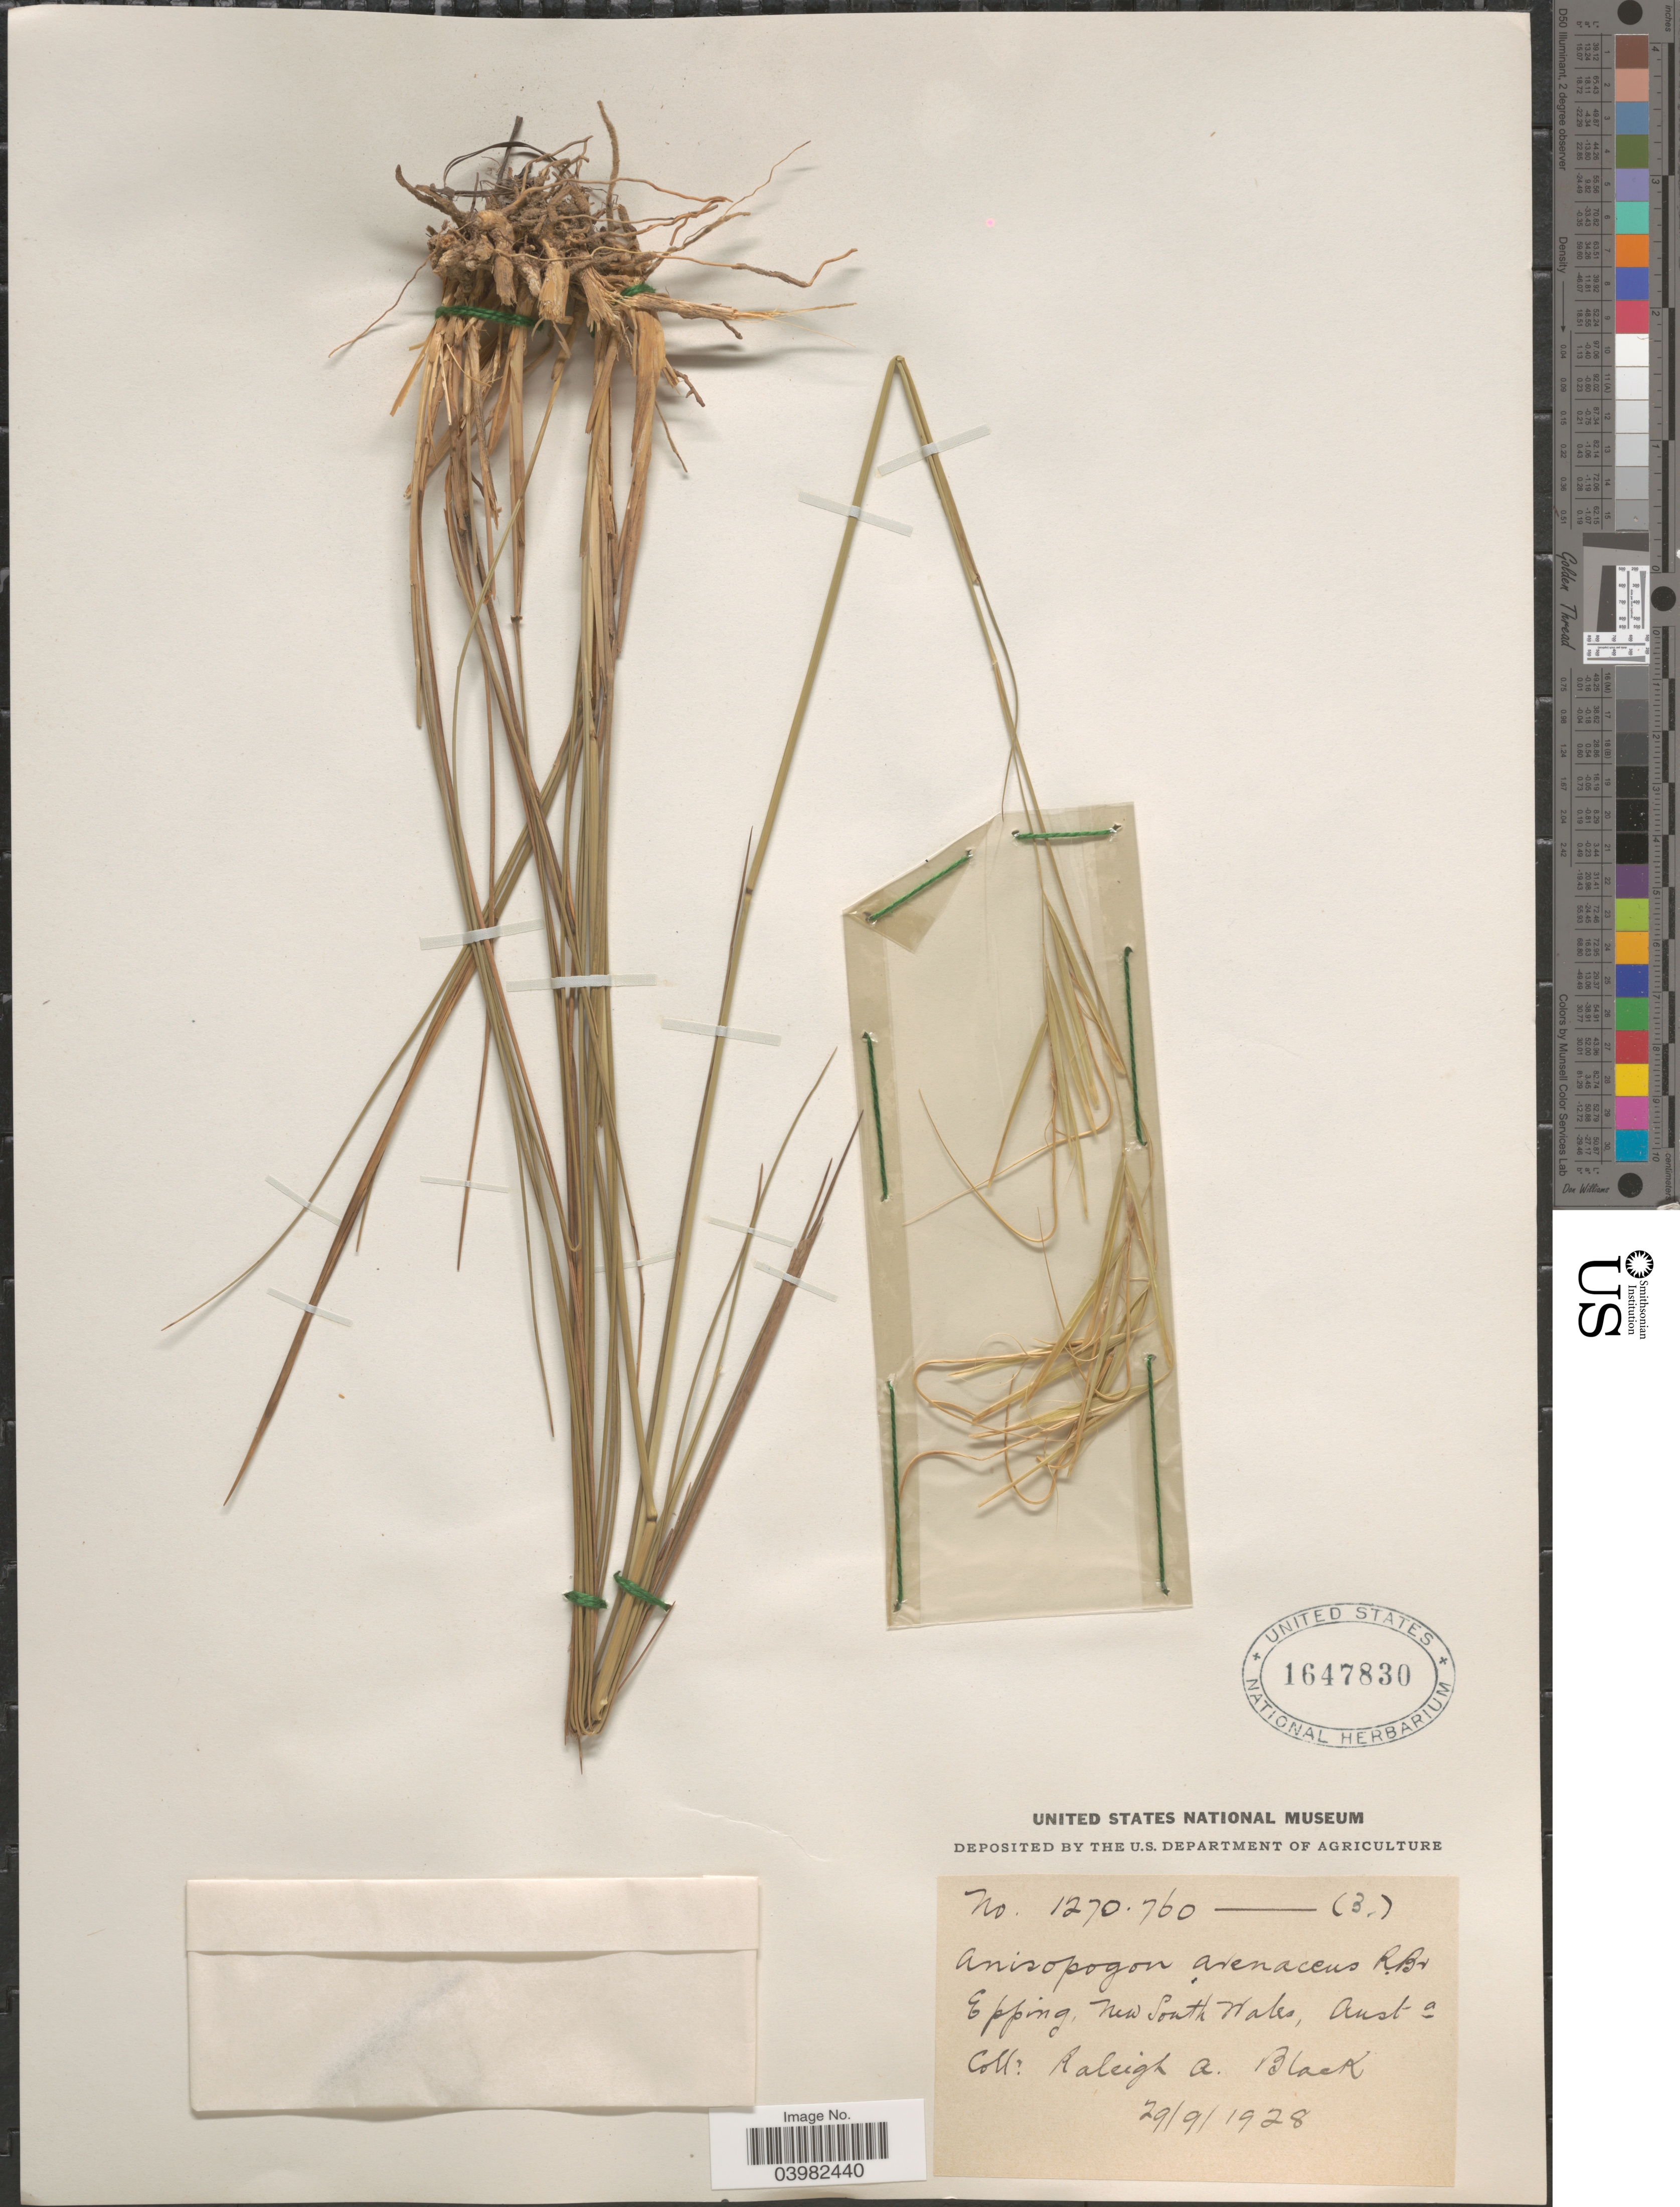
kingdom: Plantae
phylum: Tracheophyta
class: Liliopsida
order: Poales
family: Poaceae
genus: Anisopogon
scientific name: Anisopogon avenaceus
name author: R. Br.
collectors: R. A. Black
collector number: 1270.760(3)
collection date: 1928-09-29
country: Australia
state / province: New South Wales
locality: Epping.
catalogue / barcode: US 1647830